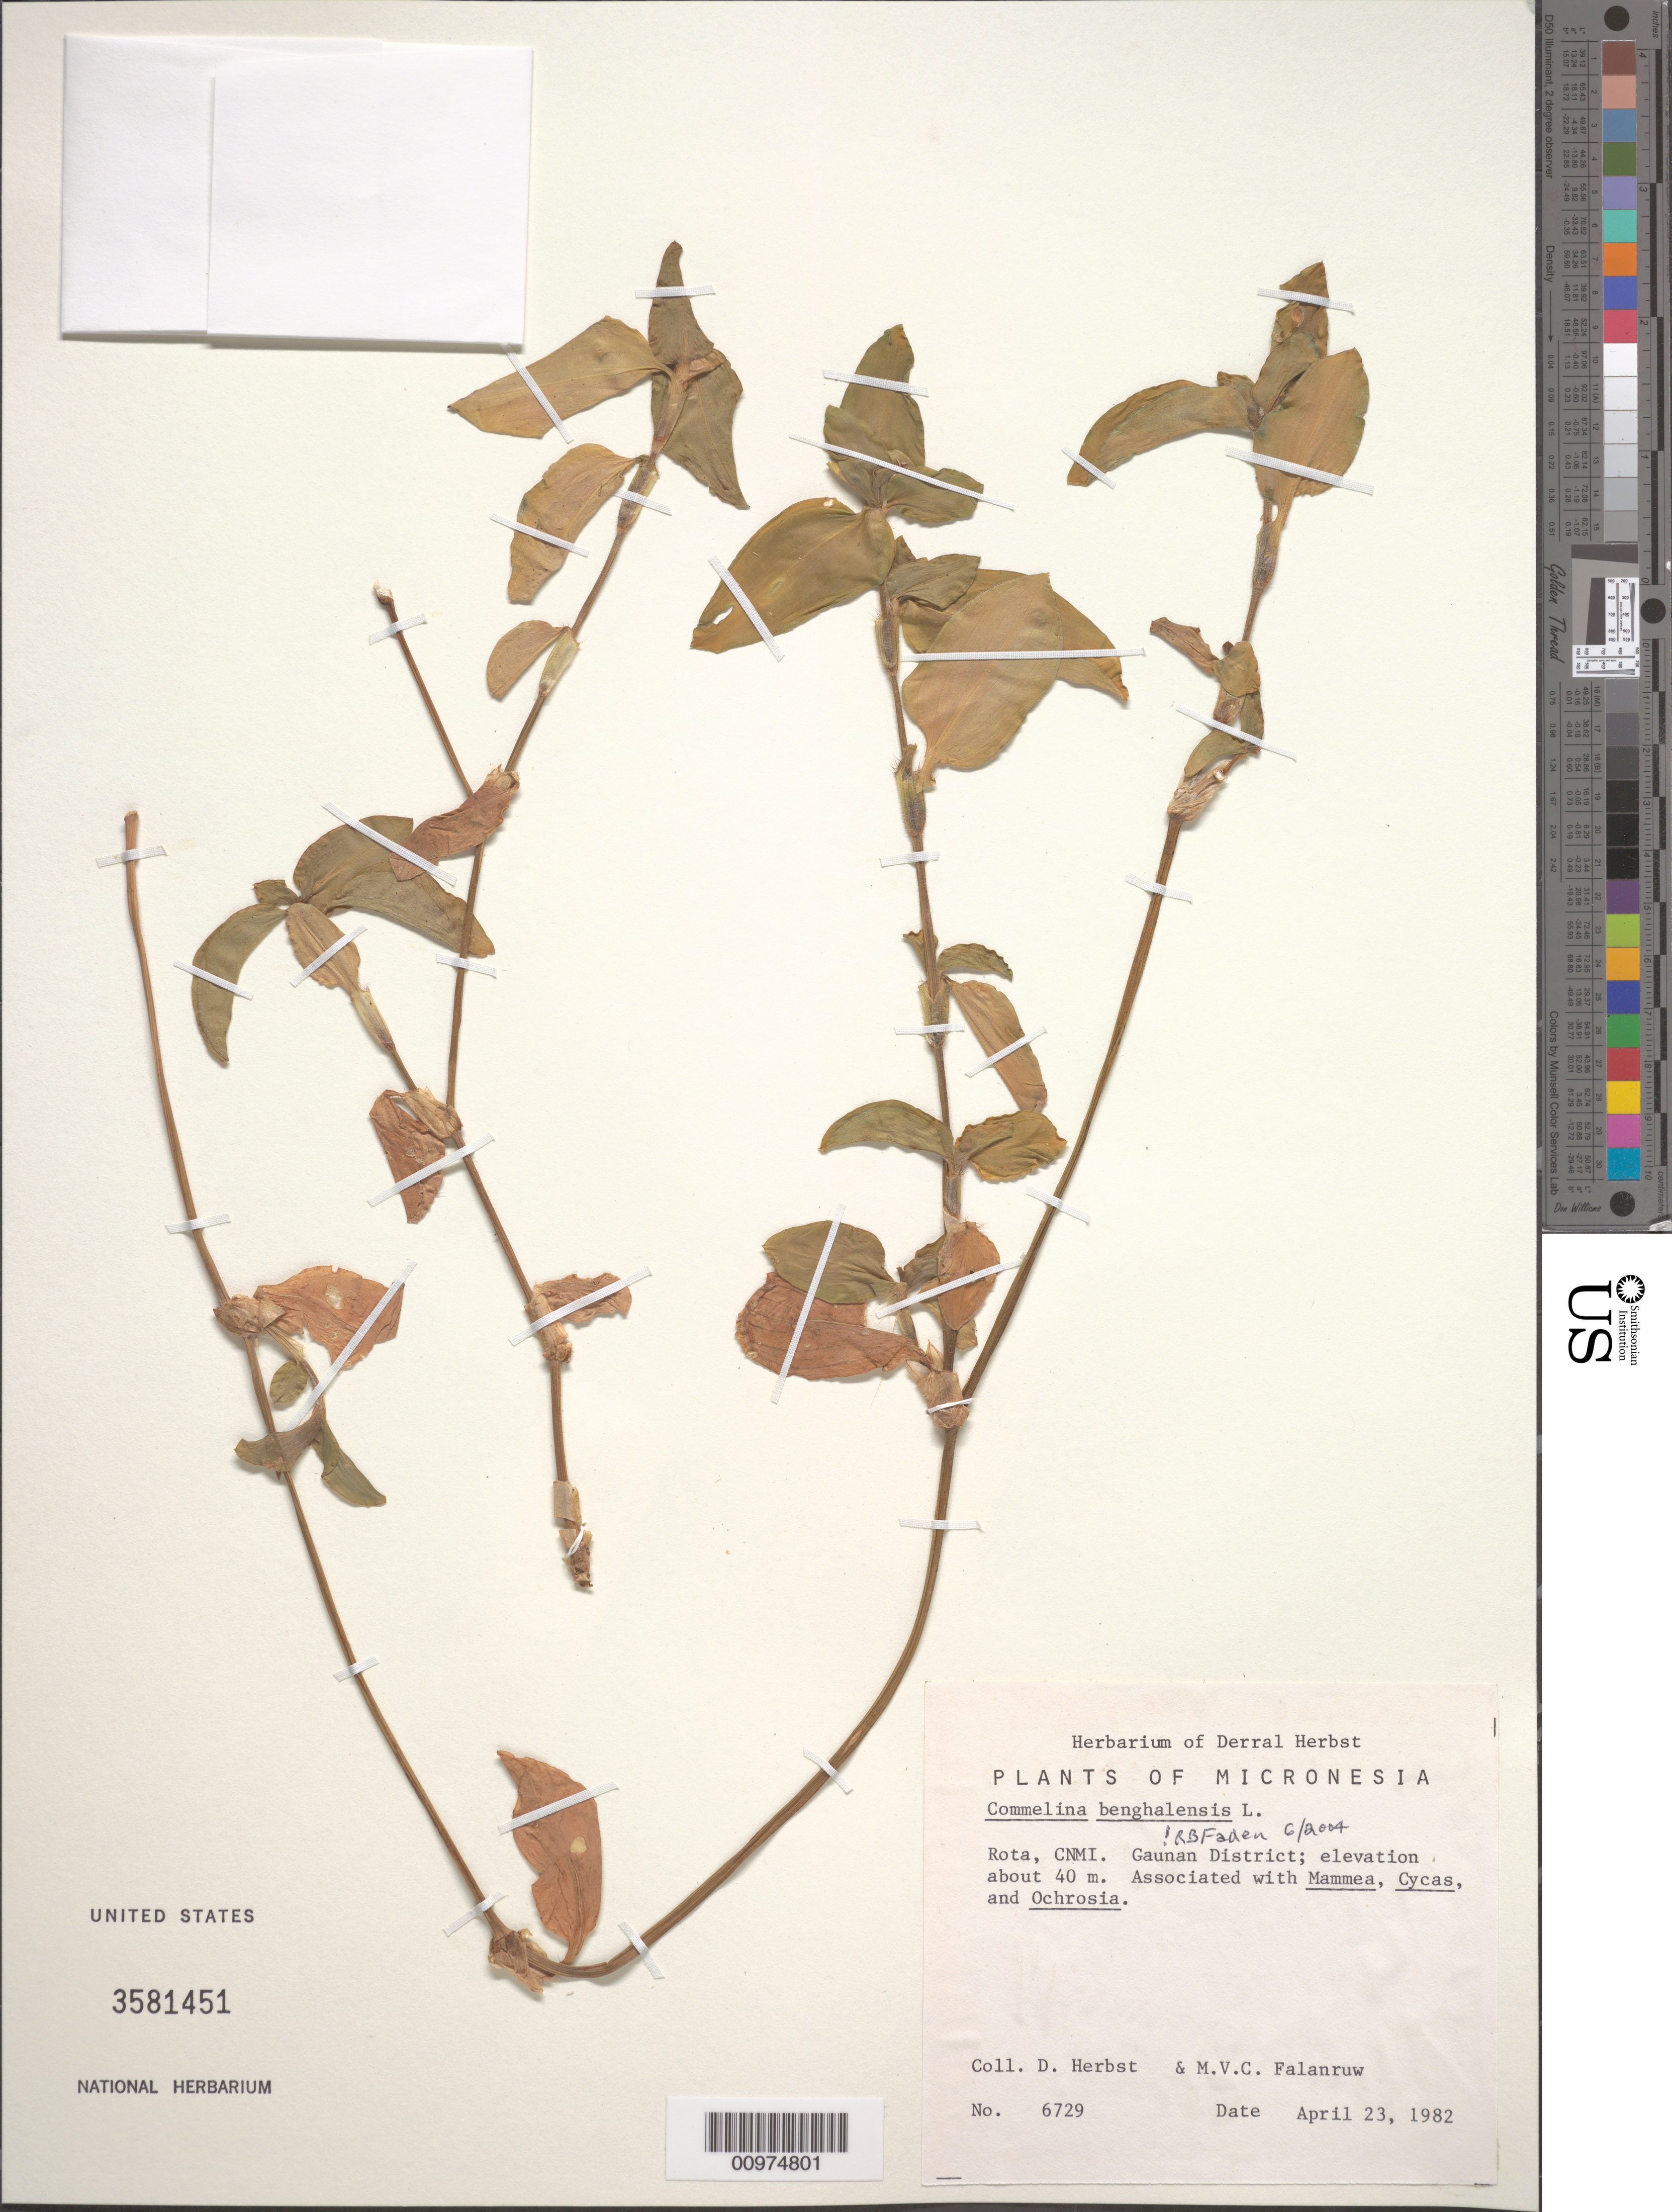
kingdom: Plantae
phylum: Tracheophyta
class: Liliopsida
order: Commelinales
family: Commelinaceae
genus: Commelina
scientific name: Commelina benghalensis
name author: L.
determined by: Faden, Robert B., (US), Smithsonian Institution - National Museum of Natural History (UNITED STATES)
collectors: D. R. Herbst & M. V. Falanruw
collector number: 6729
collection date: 1982-04-23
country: Northern Mariana Islands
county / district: Gaunan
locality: CNMI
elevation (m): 40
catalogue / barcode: US 3581451